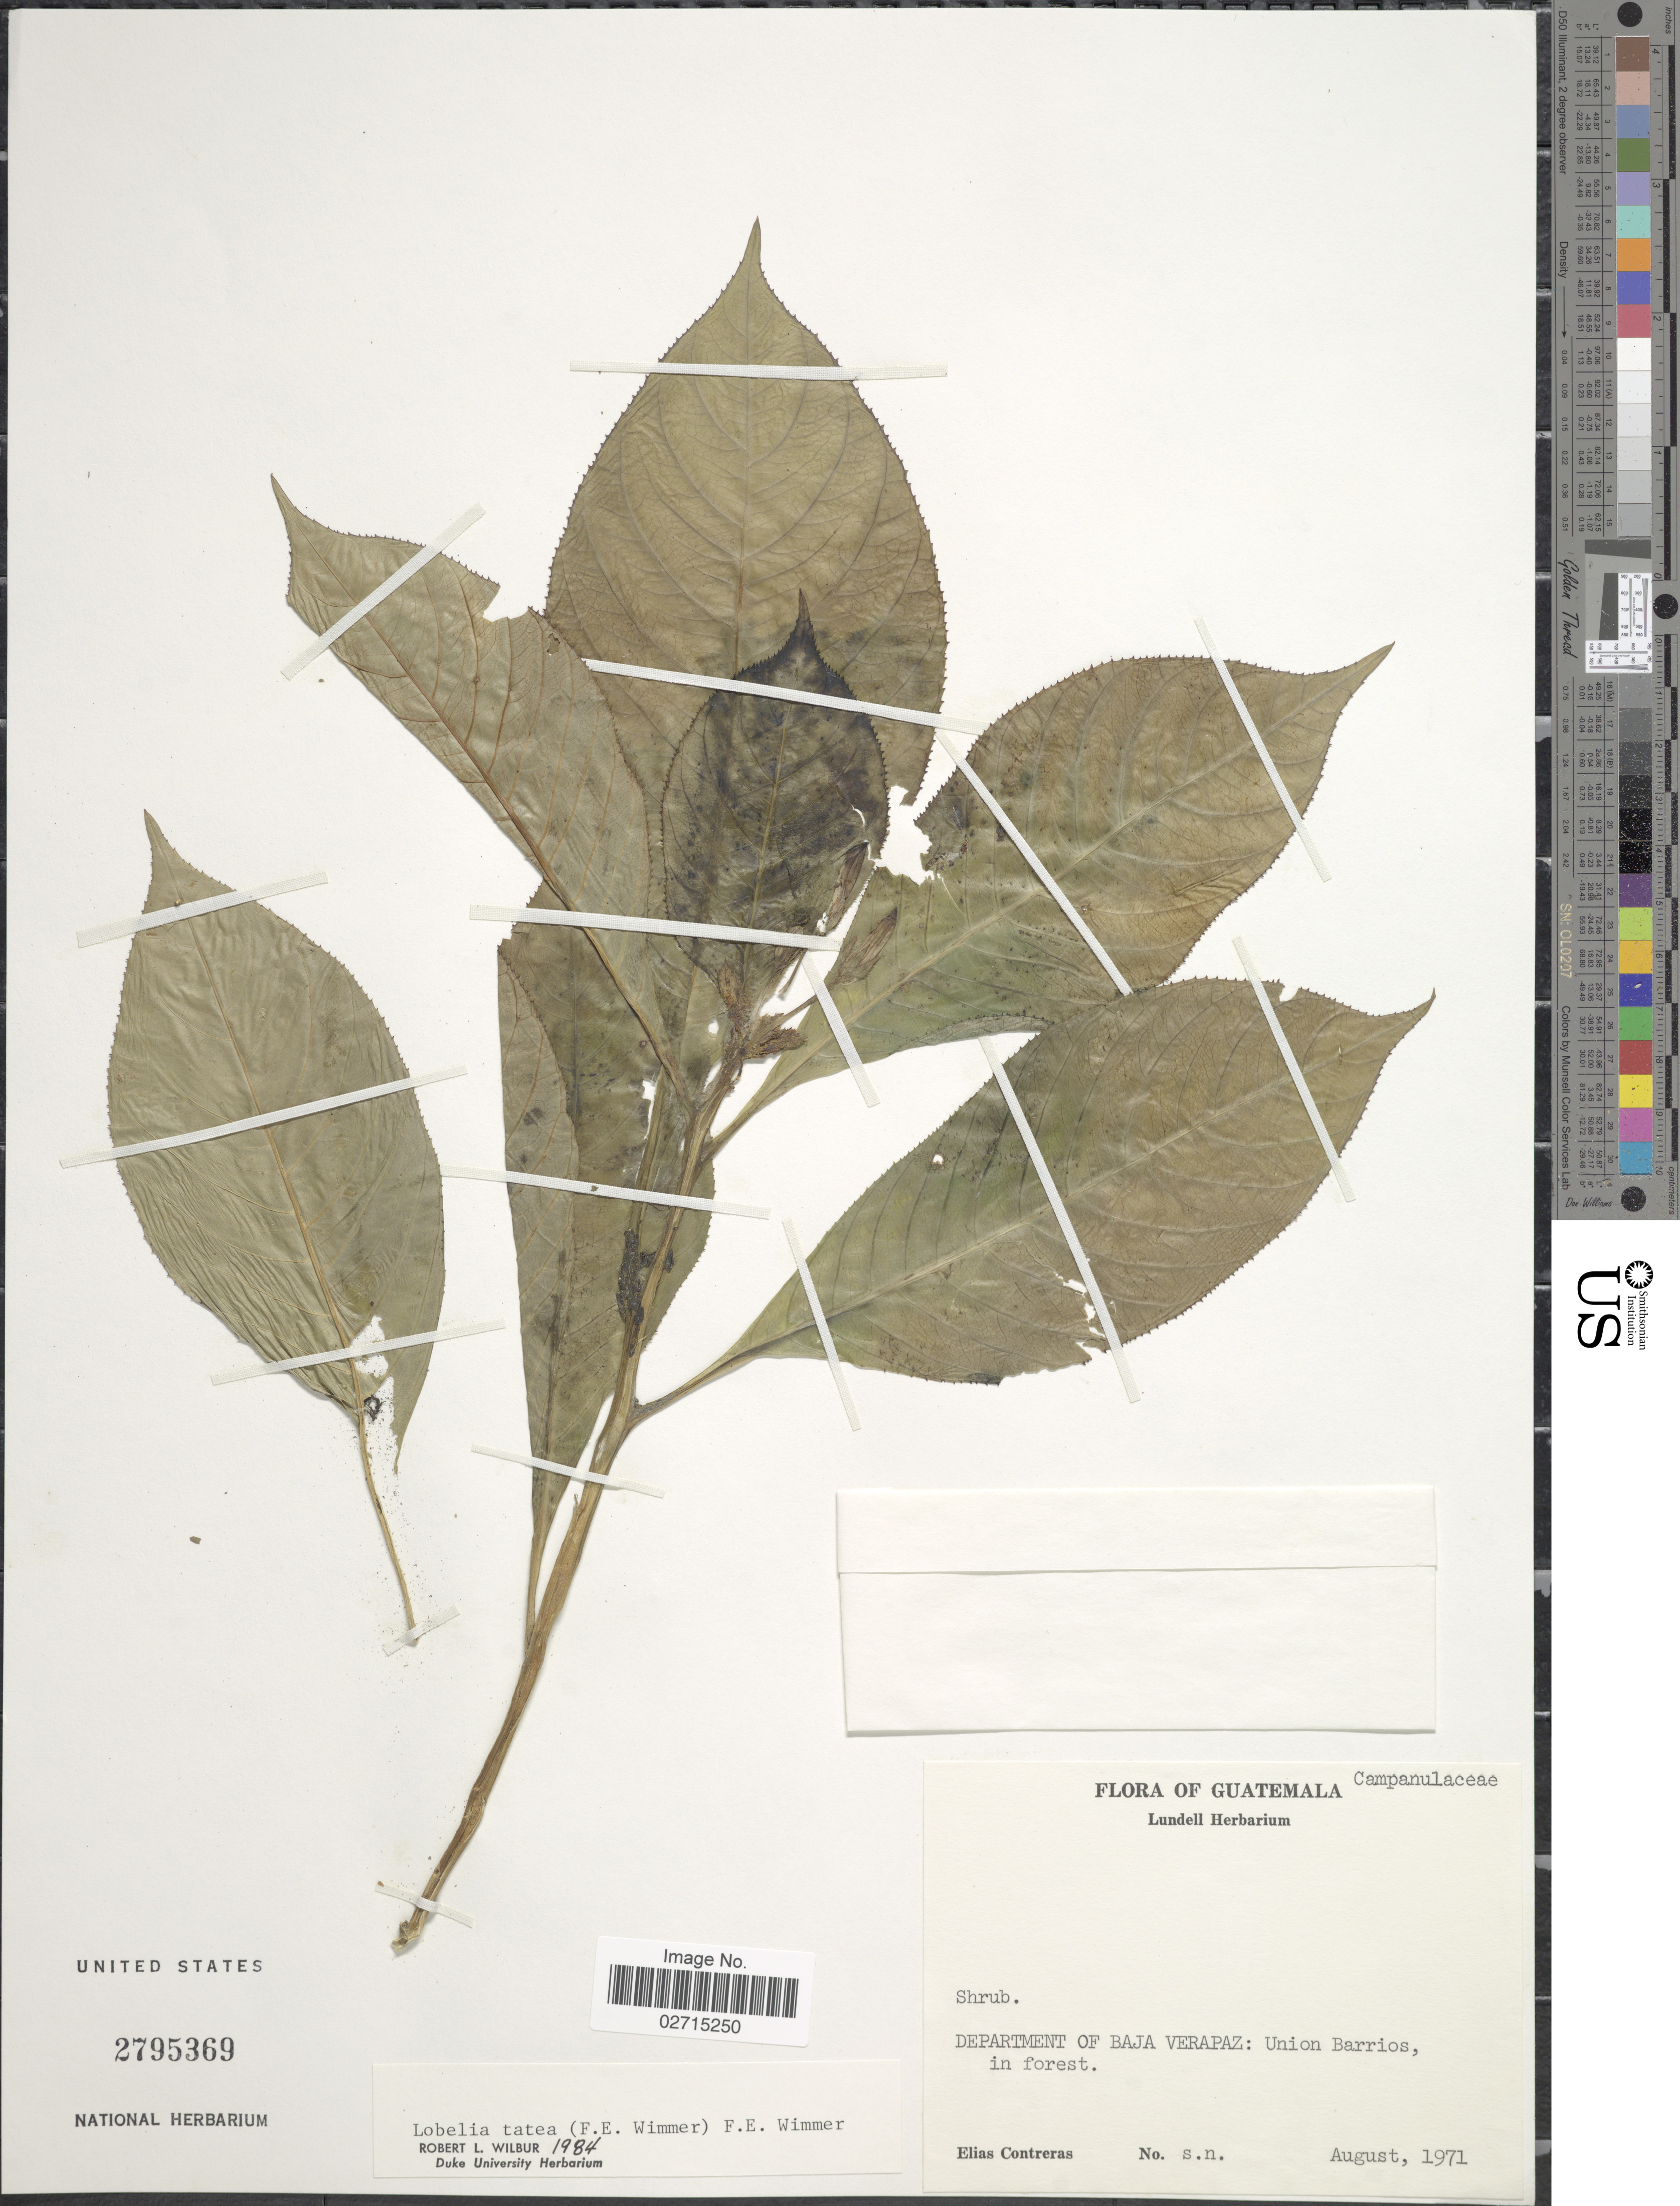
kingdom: Plantae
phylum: Tracheophyta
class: Magnoliopsida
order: Asterales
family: Campanulaceae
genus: Lobelia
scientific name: Lobelia tatea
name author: (E. Wimm.) E. Wimm.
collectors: E. Contreras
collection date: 1971-08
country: Guatemala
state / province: Baja Verapaz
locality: Department of Baja Verapaz: Union Barrios, in forest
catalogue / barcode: US 2795369